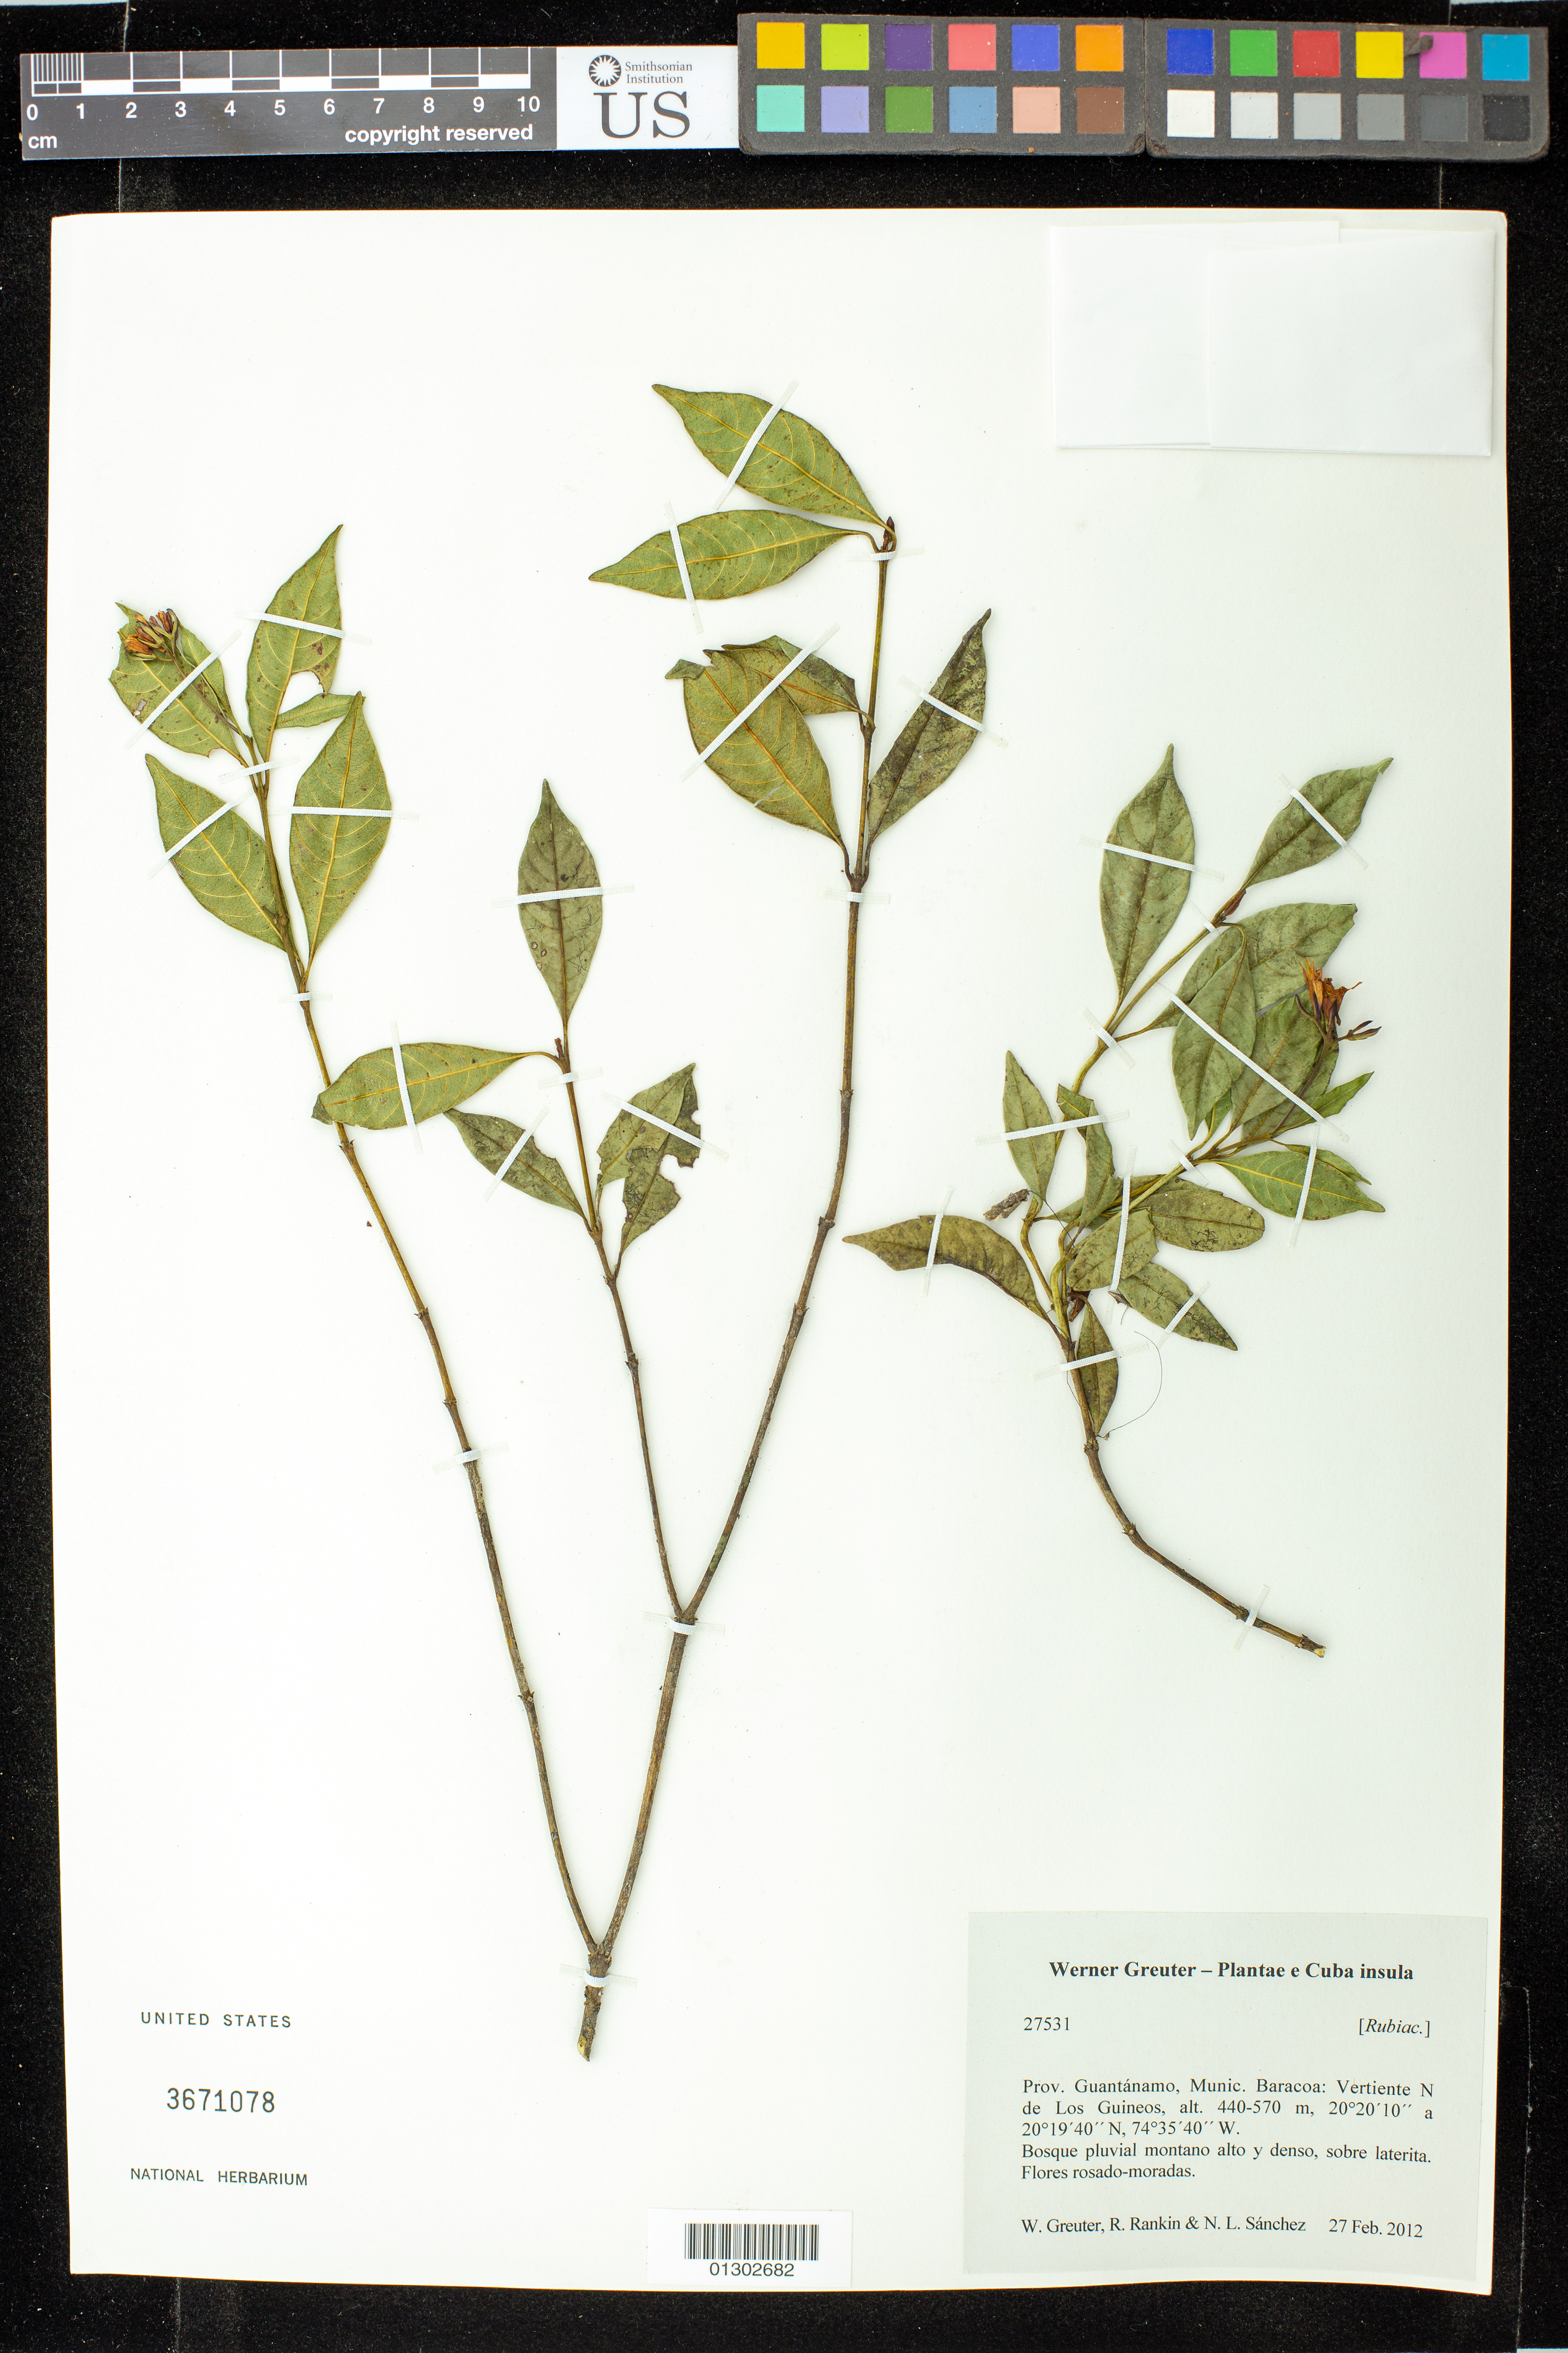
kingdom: Plantae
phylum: Tracheophyta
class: Magnoliopsida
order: Gentianales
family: Rubiaceae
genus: Psychotria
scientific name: Psychotria sp.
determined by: Kirkbride, J. H.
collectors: W. R. Greuter, R. Rankin Rodriguez & N. Sanchez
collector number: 27531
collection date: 2012-02-27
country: Cuba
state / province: Guantanamo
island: Cuba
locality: Munic. Baracoa; vertiente N de Los Guineos.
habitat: Bosque pluvial montano alto y denso, sobre laterita.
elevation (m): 440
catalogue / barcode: US 3671078